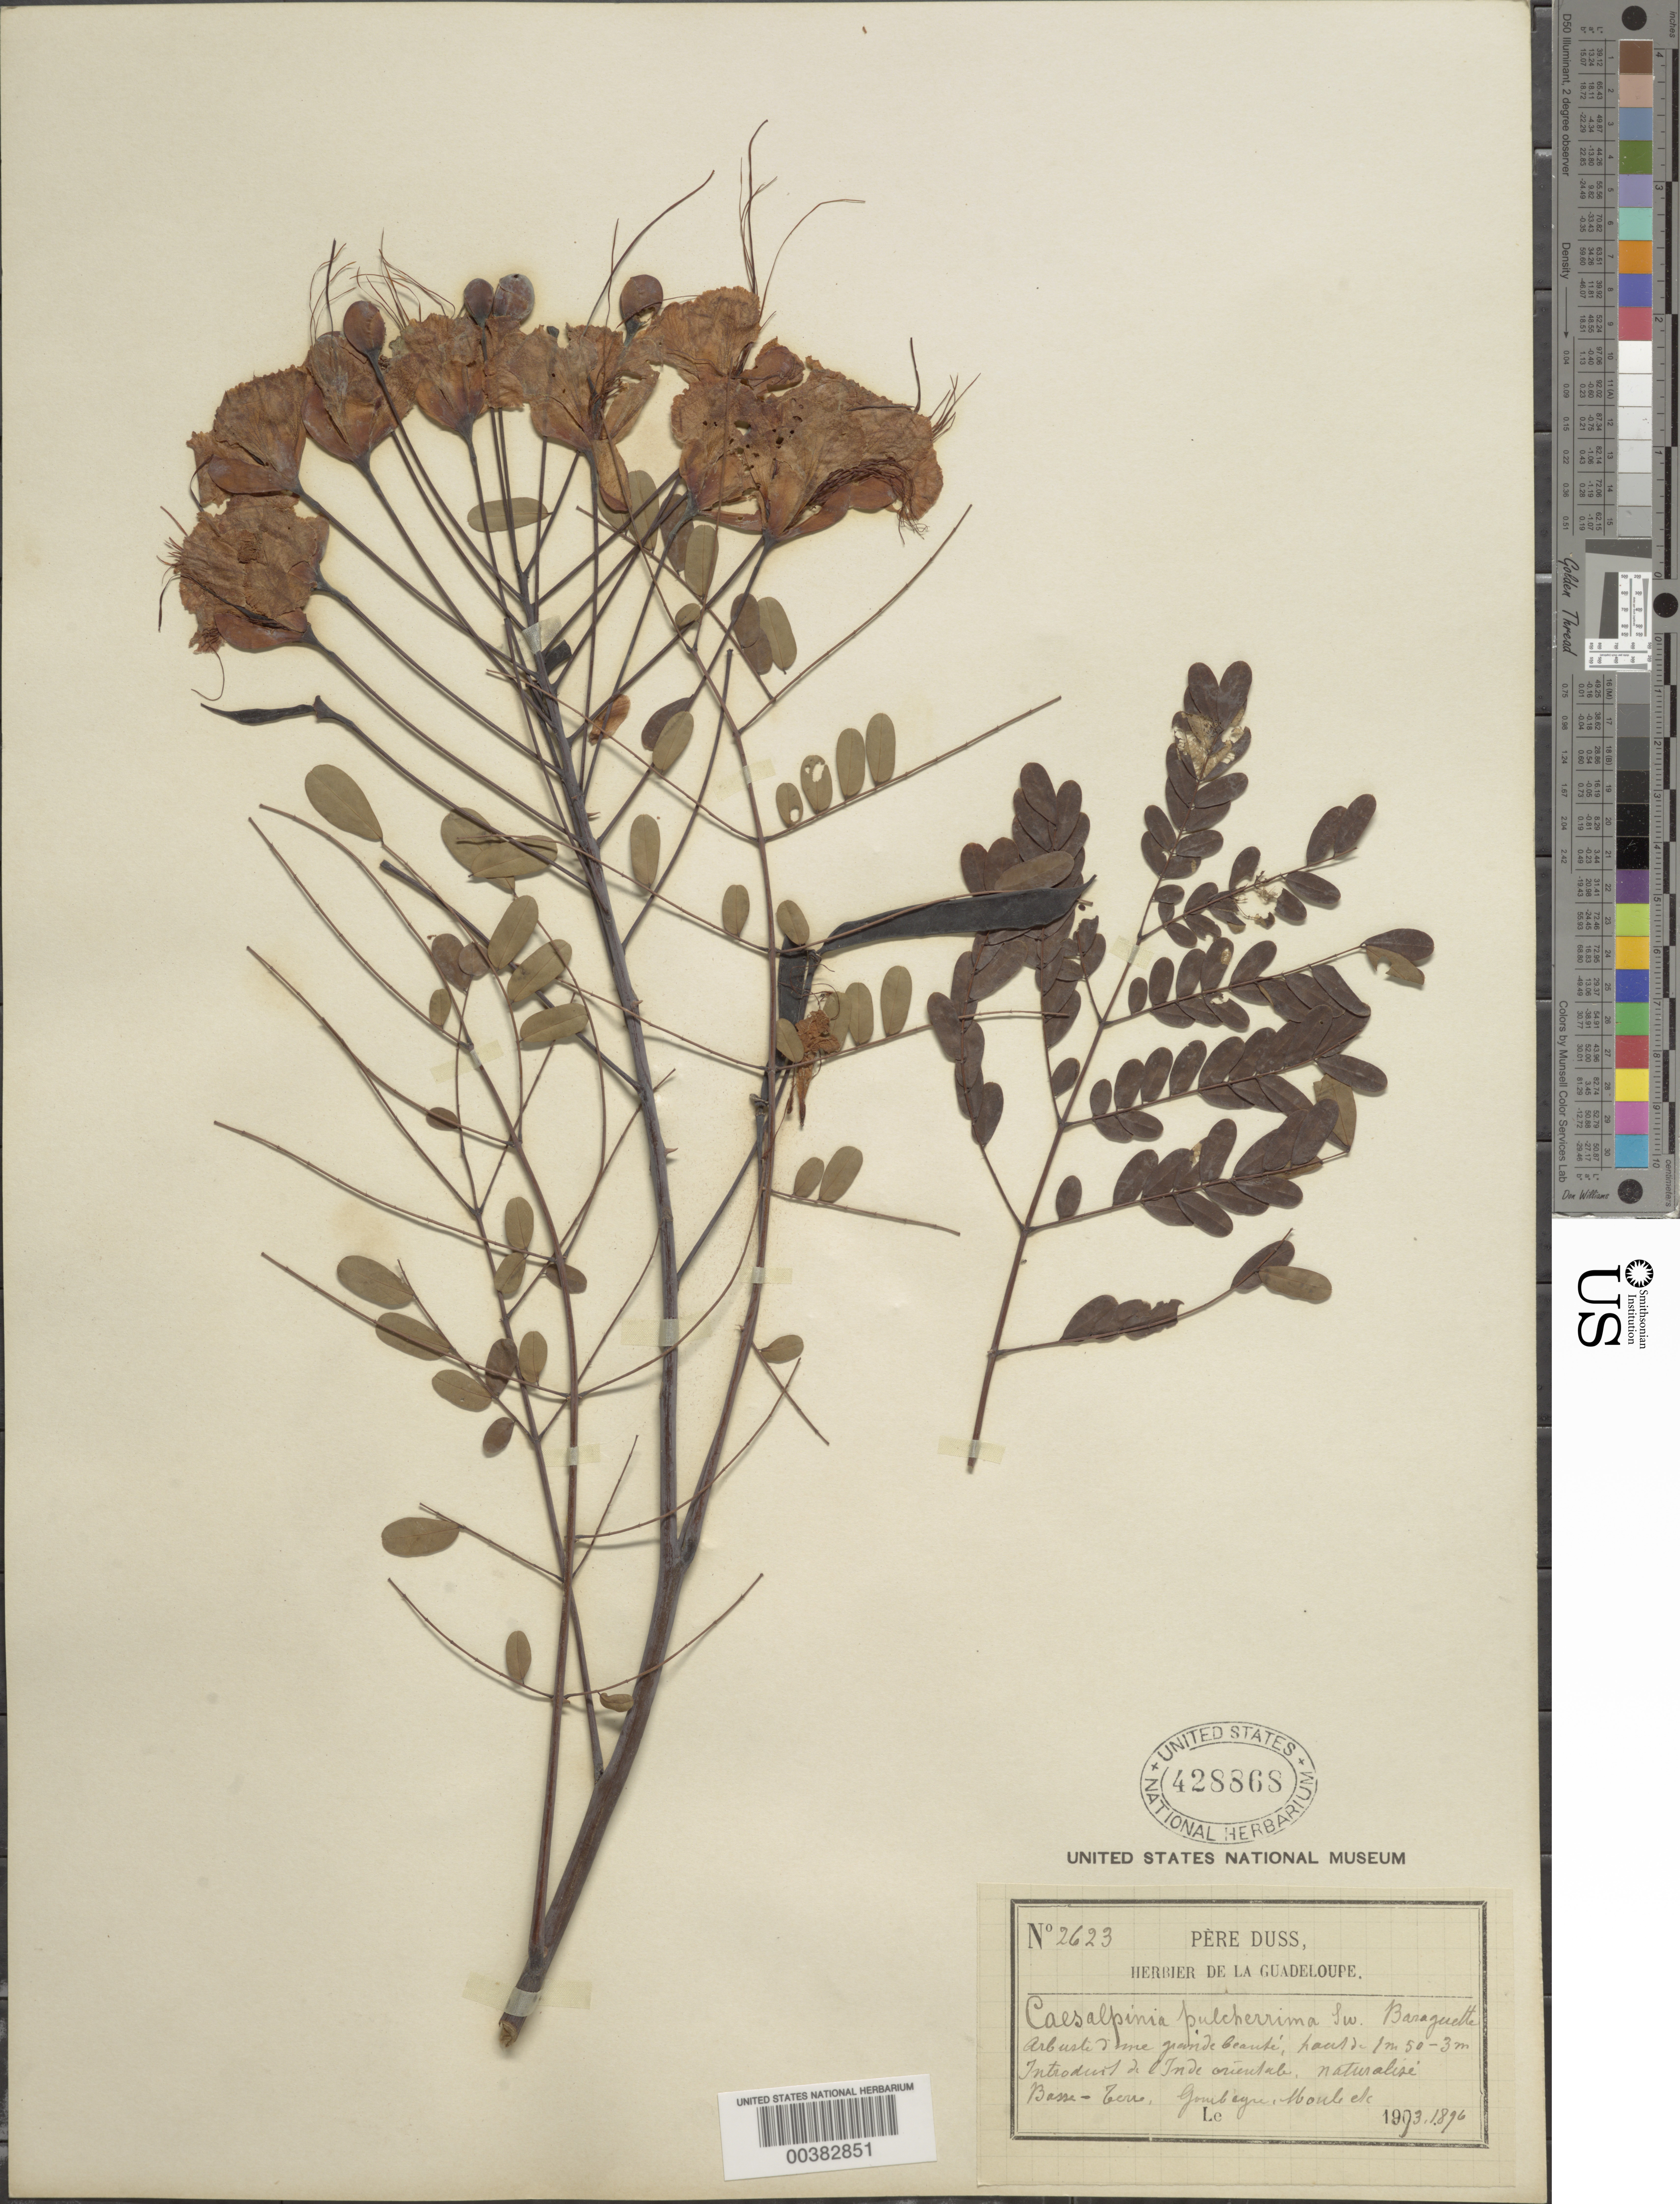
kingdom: Plantae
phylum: Tracheophyta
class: Magnoliopsida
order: Fabales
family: Fabaceae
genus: Caesalpinia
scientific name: Caesalpinia pulcherrima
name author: (L.) Sw.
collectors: Père Duss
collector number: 2623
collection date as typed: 1893 and -- -- 1896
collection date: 1893,1896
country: Guadeloupe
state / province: Basse-terre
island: Basse Terre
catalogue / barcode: US 428868